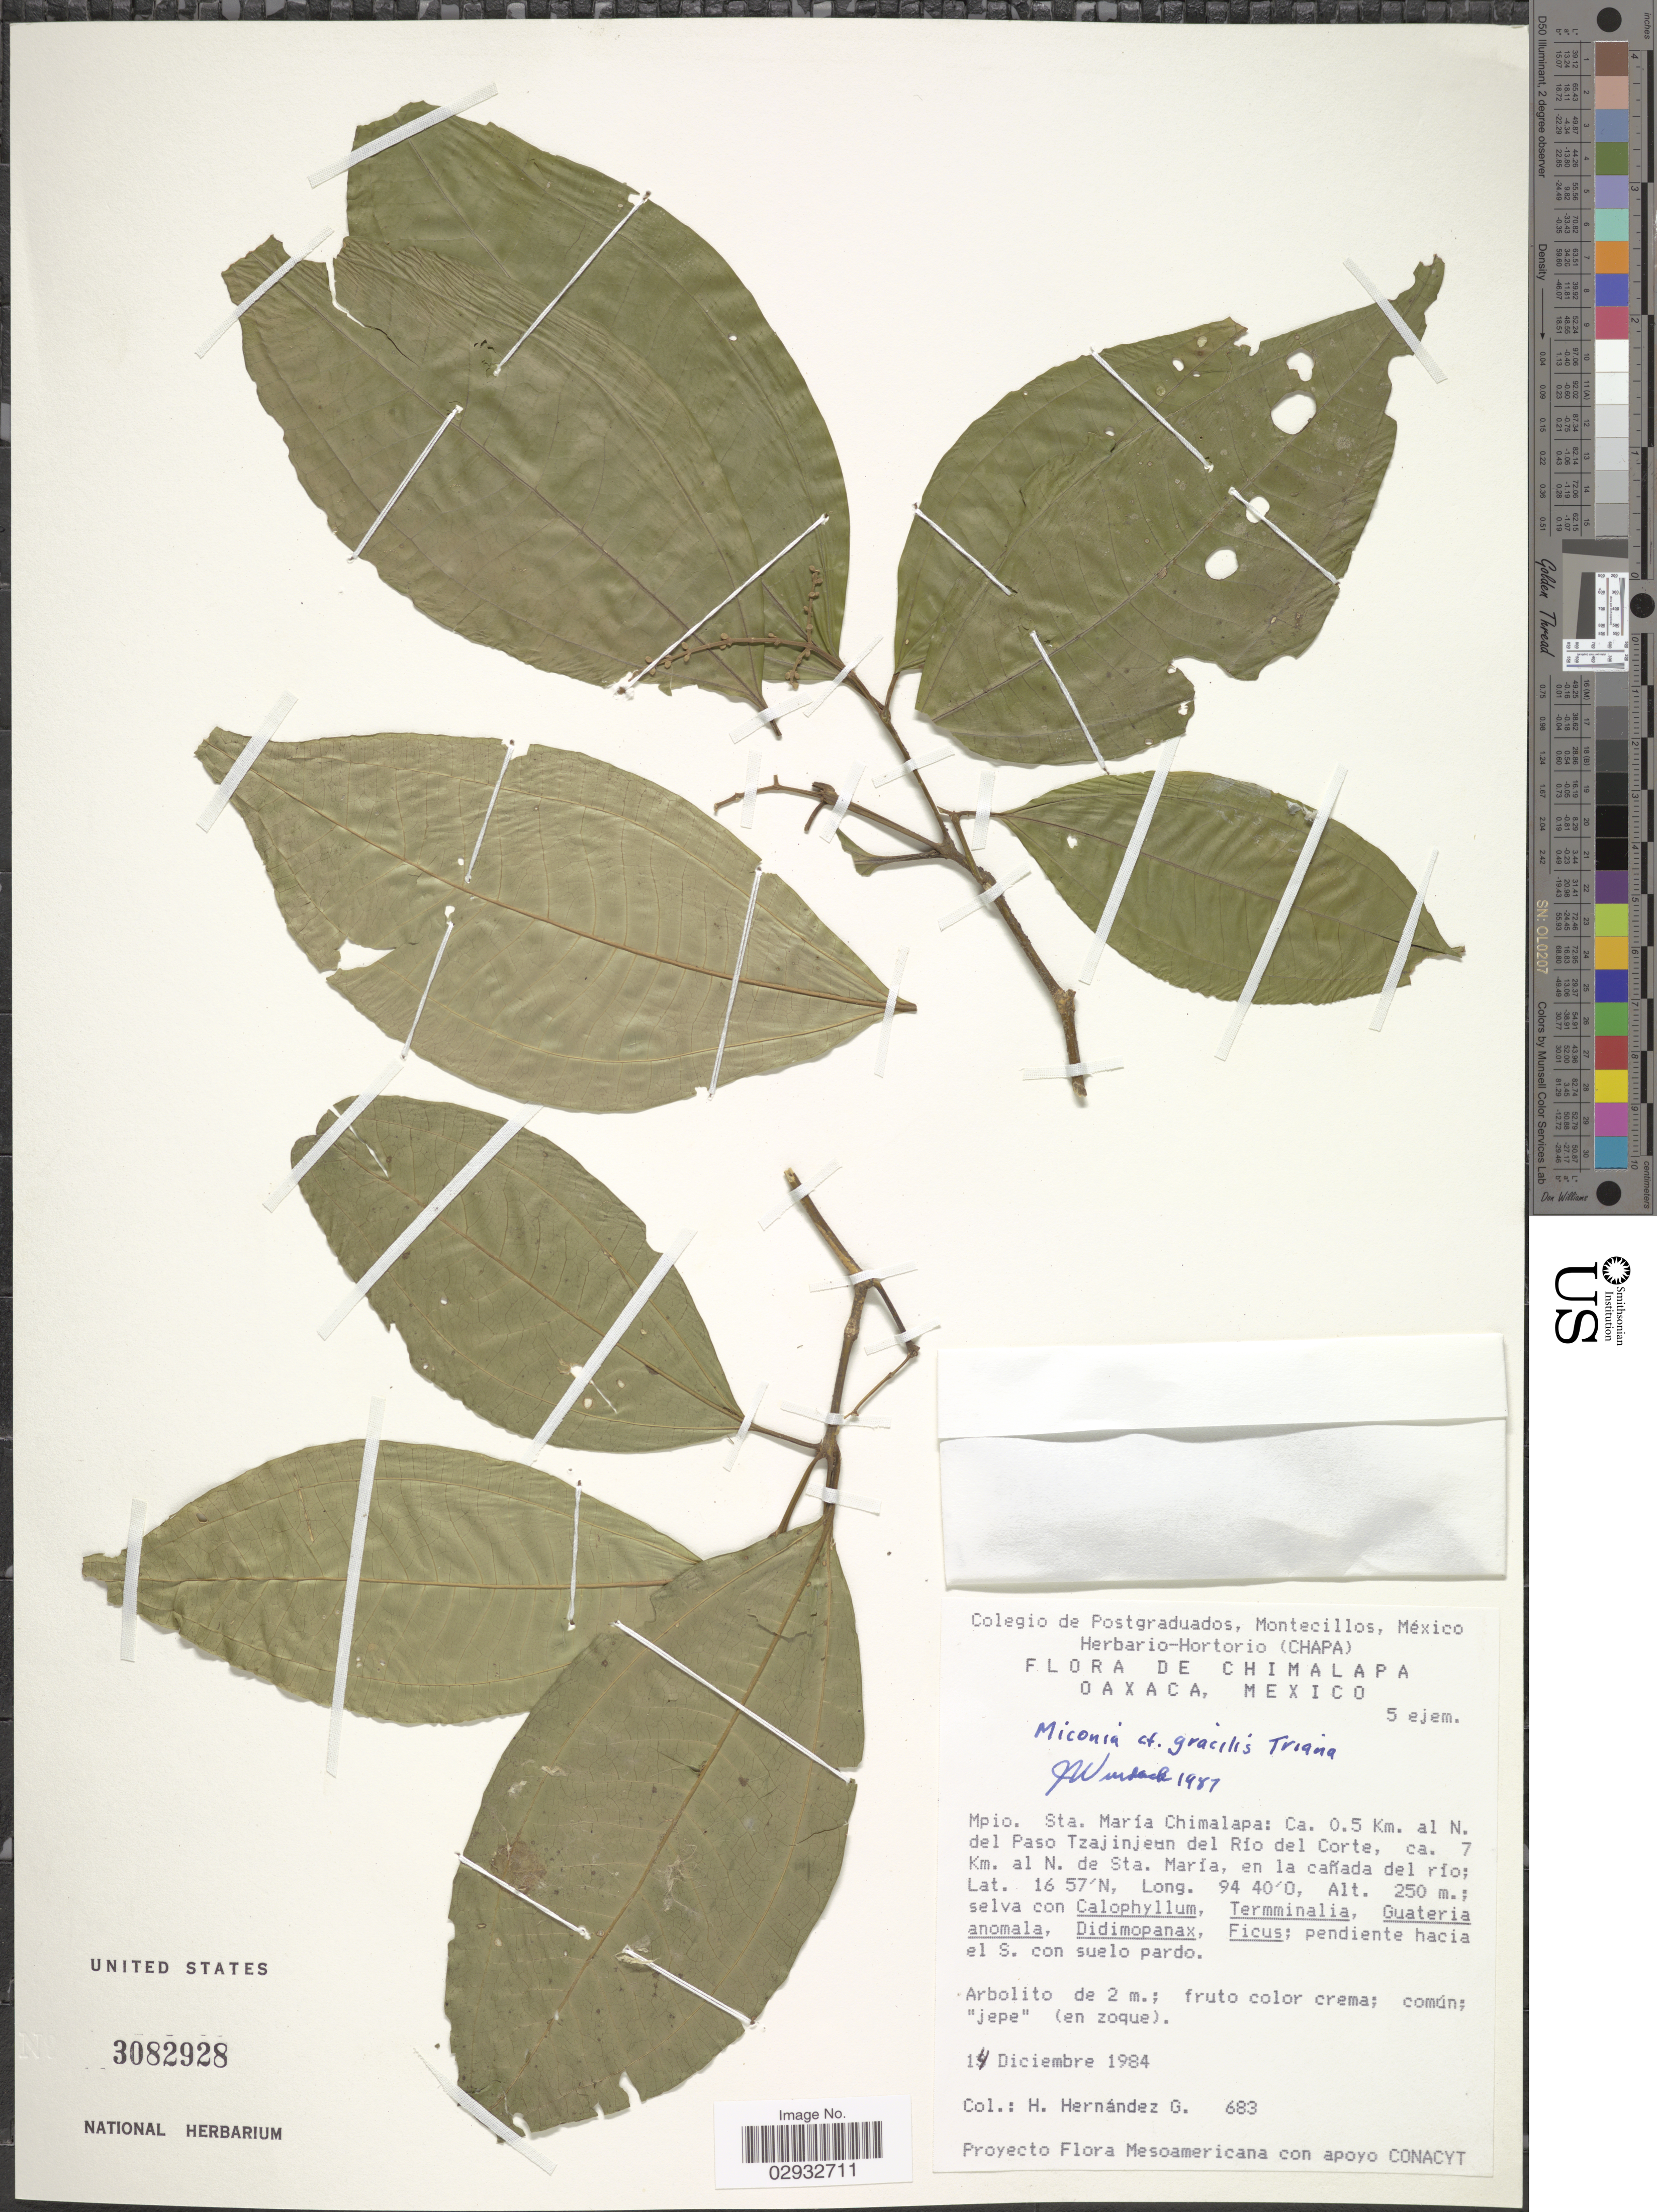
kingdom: Plantae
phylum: Tracheophyta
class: Magnoliopsida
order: Myrtales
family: Melastomataceae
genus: Miconia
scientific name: Miconia gracilis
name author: Triana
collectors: H. Hernandez G.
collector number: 683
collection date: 1984-12-14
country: Mexico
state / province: Oaxaca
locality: Chimalapa. Mpio. Sta. María Chimalapa: Ca. 0.5 Km. al N. del Paso Tzajinjean [interpreted] del Río del Corte, ca. 7 Km. al N. de Sta. María, en la cañada del río.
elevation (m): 250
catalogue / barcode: US 3082928